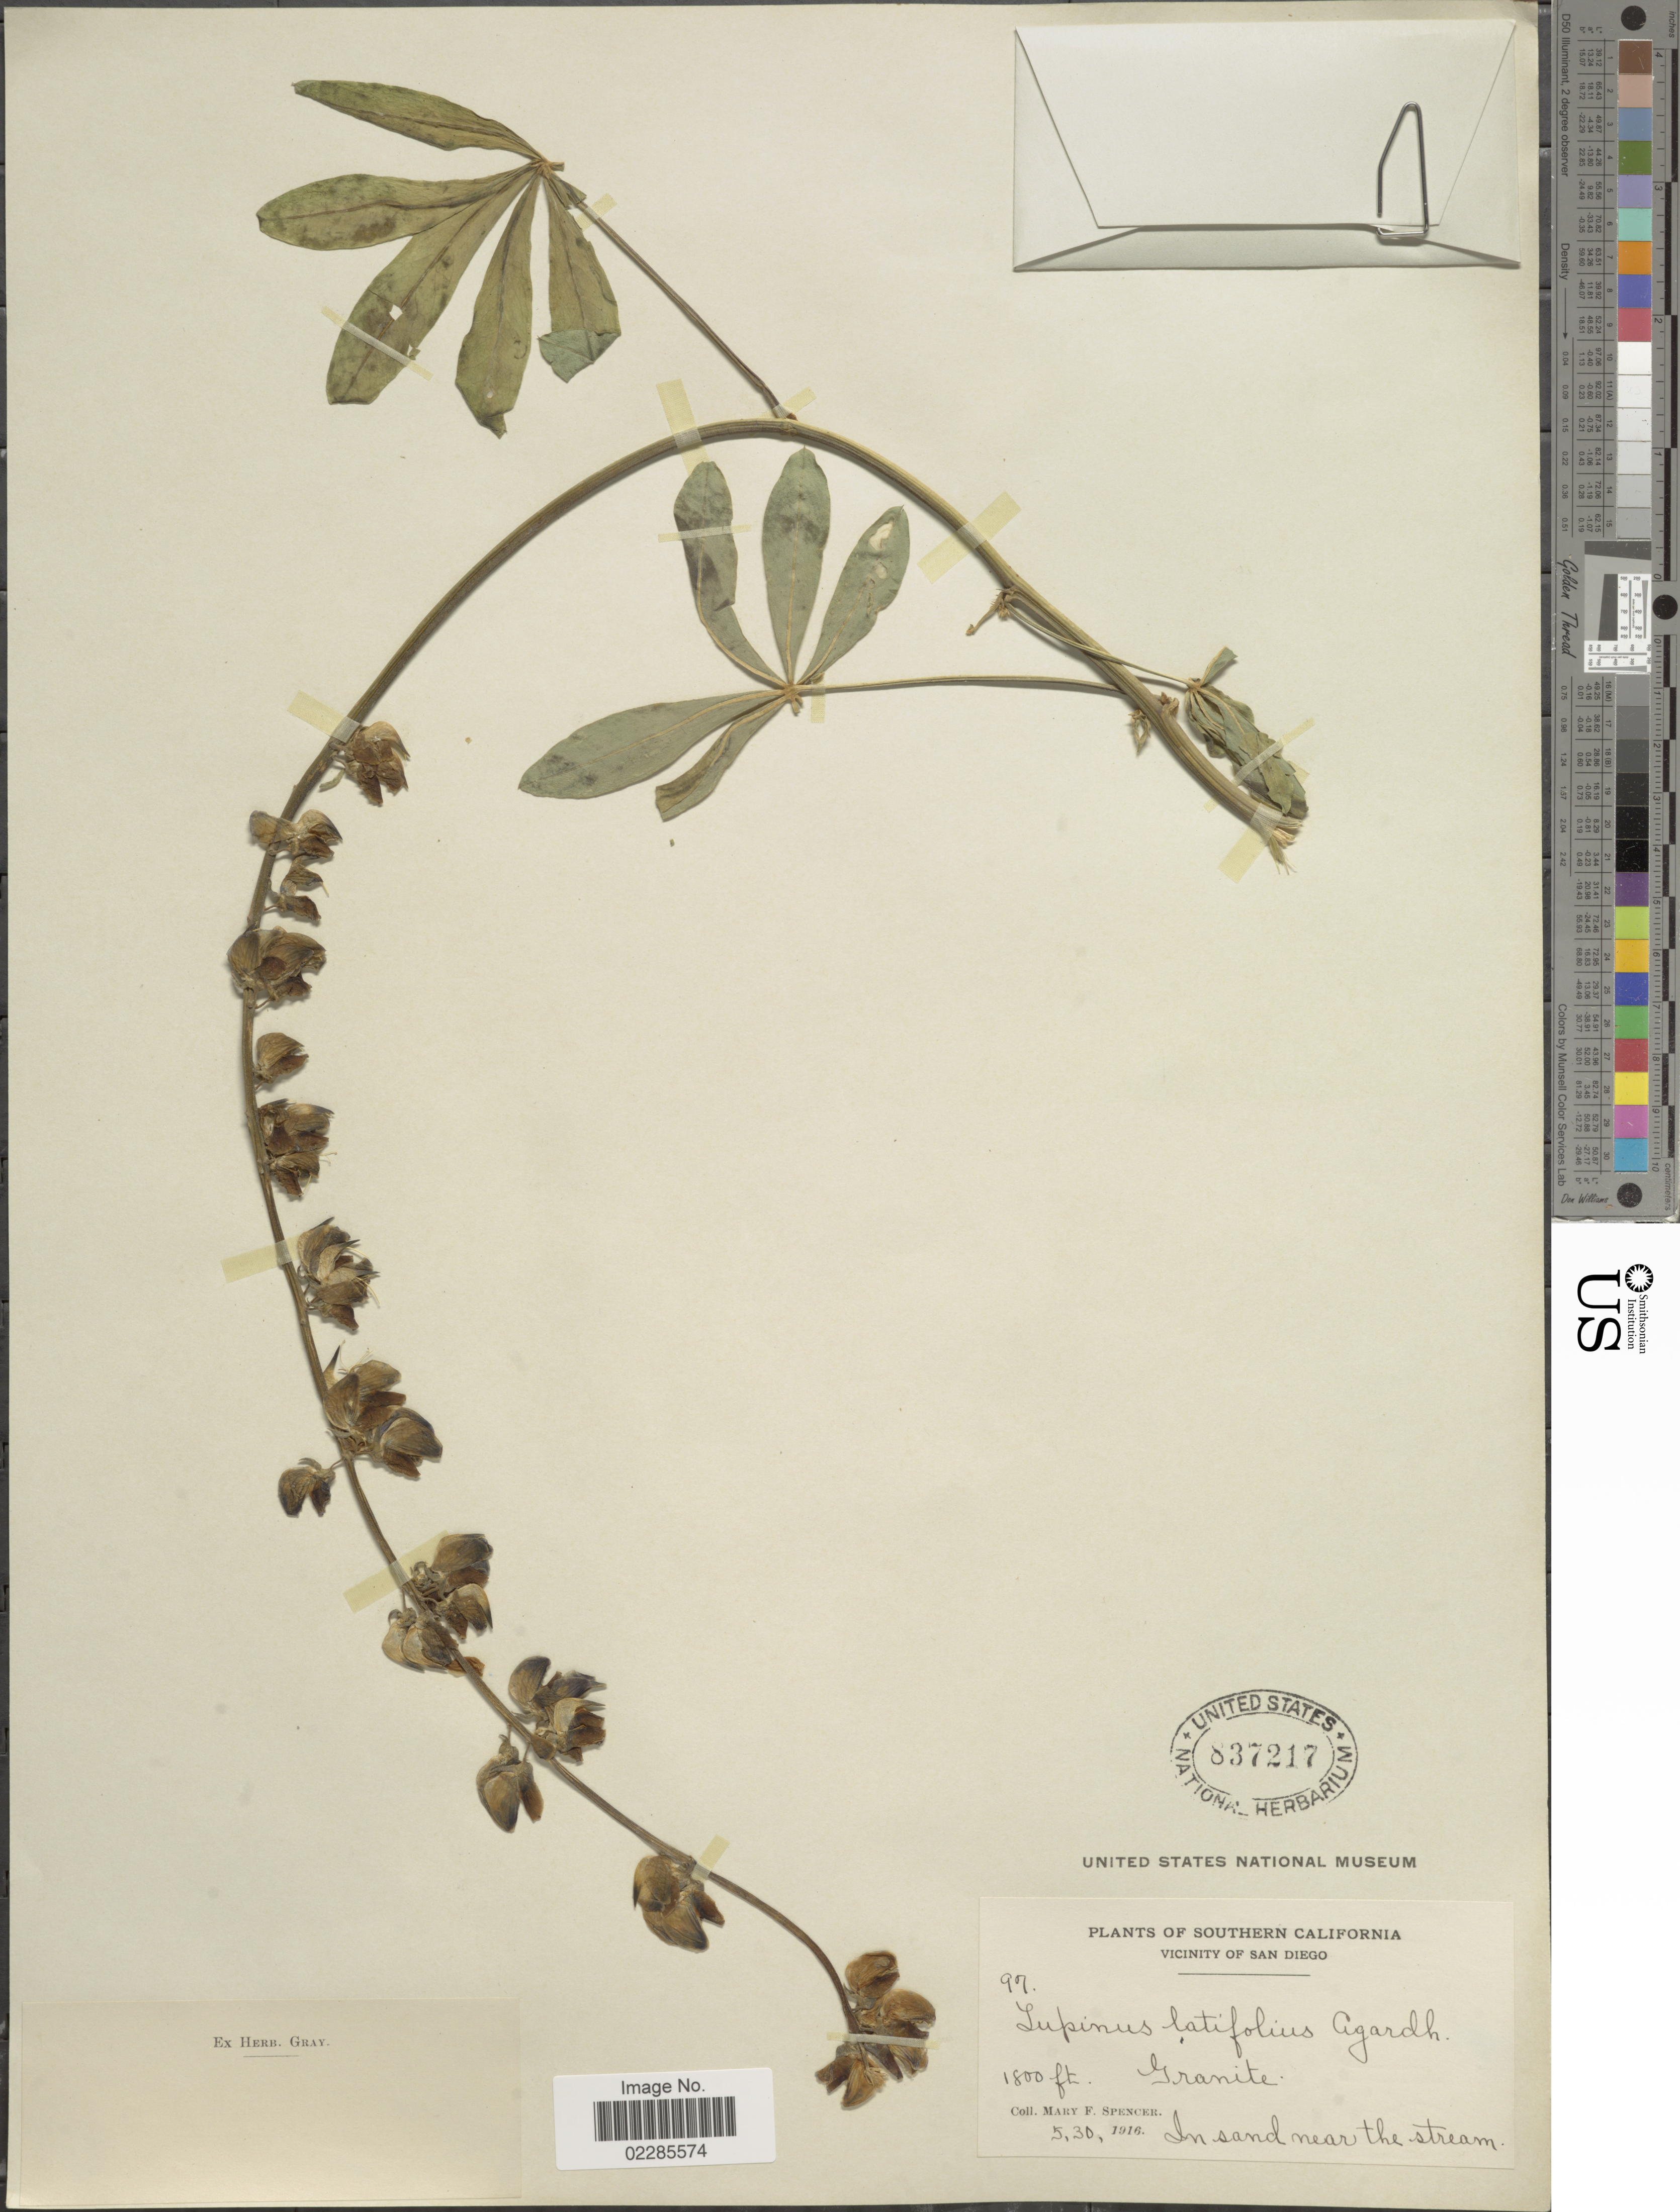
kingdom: Plantae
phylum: Tracheophyta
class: Magnoliopsida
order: Fabales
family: Fabaceae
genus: Lupinus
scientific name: Lupinus latifolius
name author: Lindl. ex J. Agardh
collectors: M. Spencer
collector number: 97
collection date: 1916-05-30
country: United States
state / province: California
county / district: San Diego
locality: Southern California, Vicinity of San Diego, Granite, In sand near the stream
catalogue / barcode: US 837217